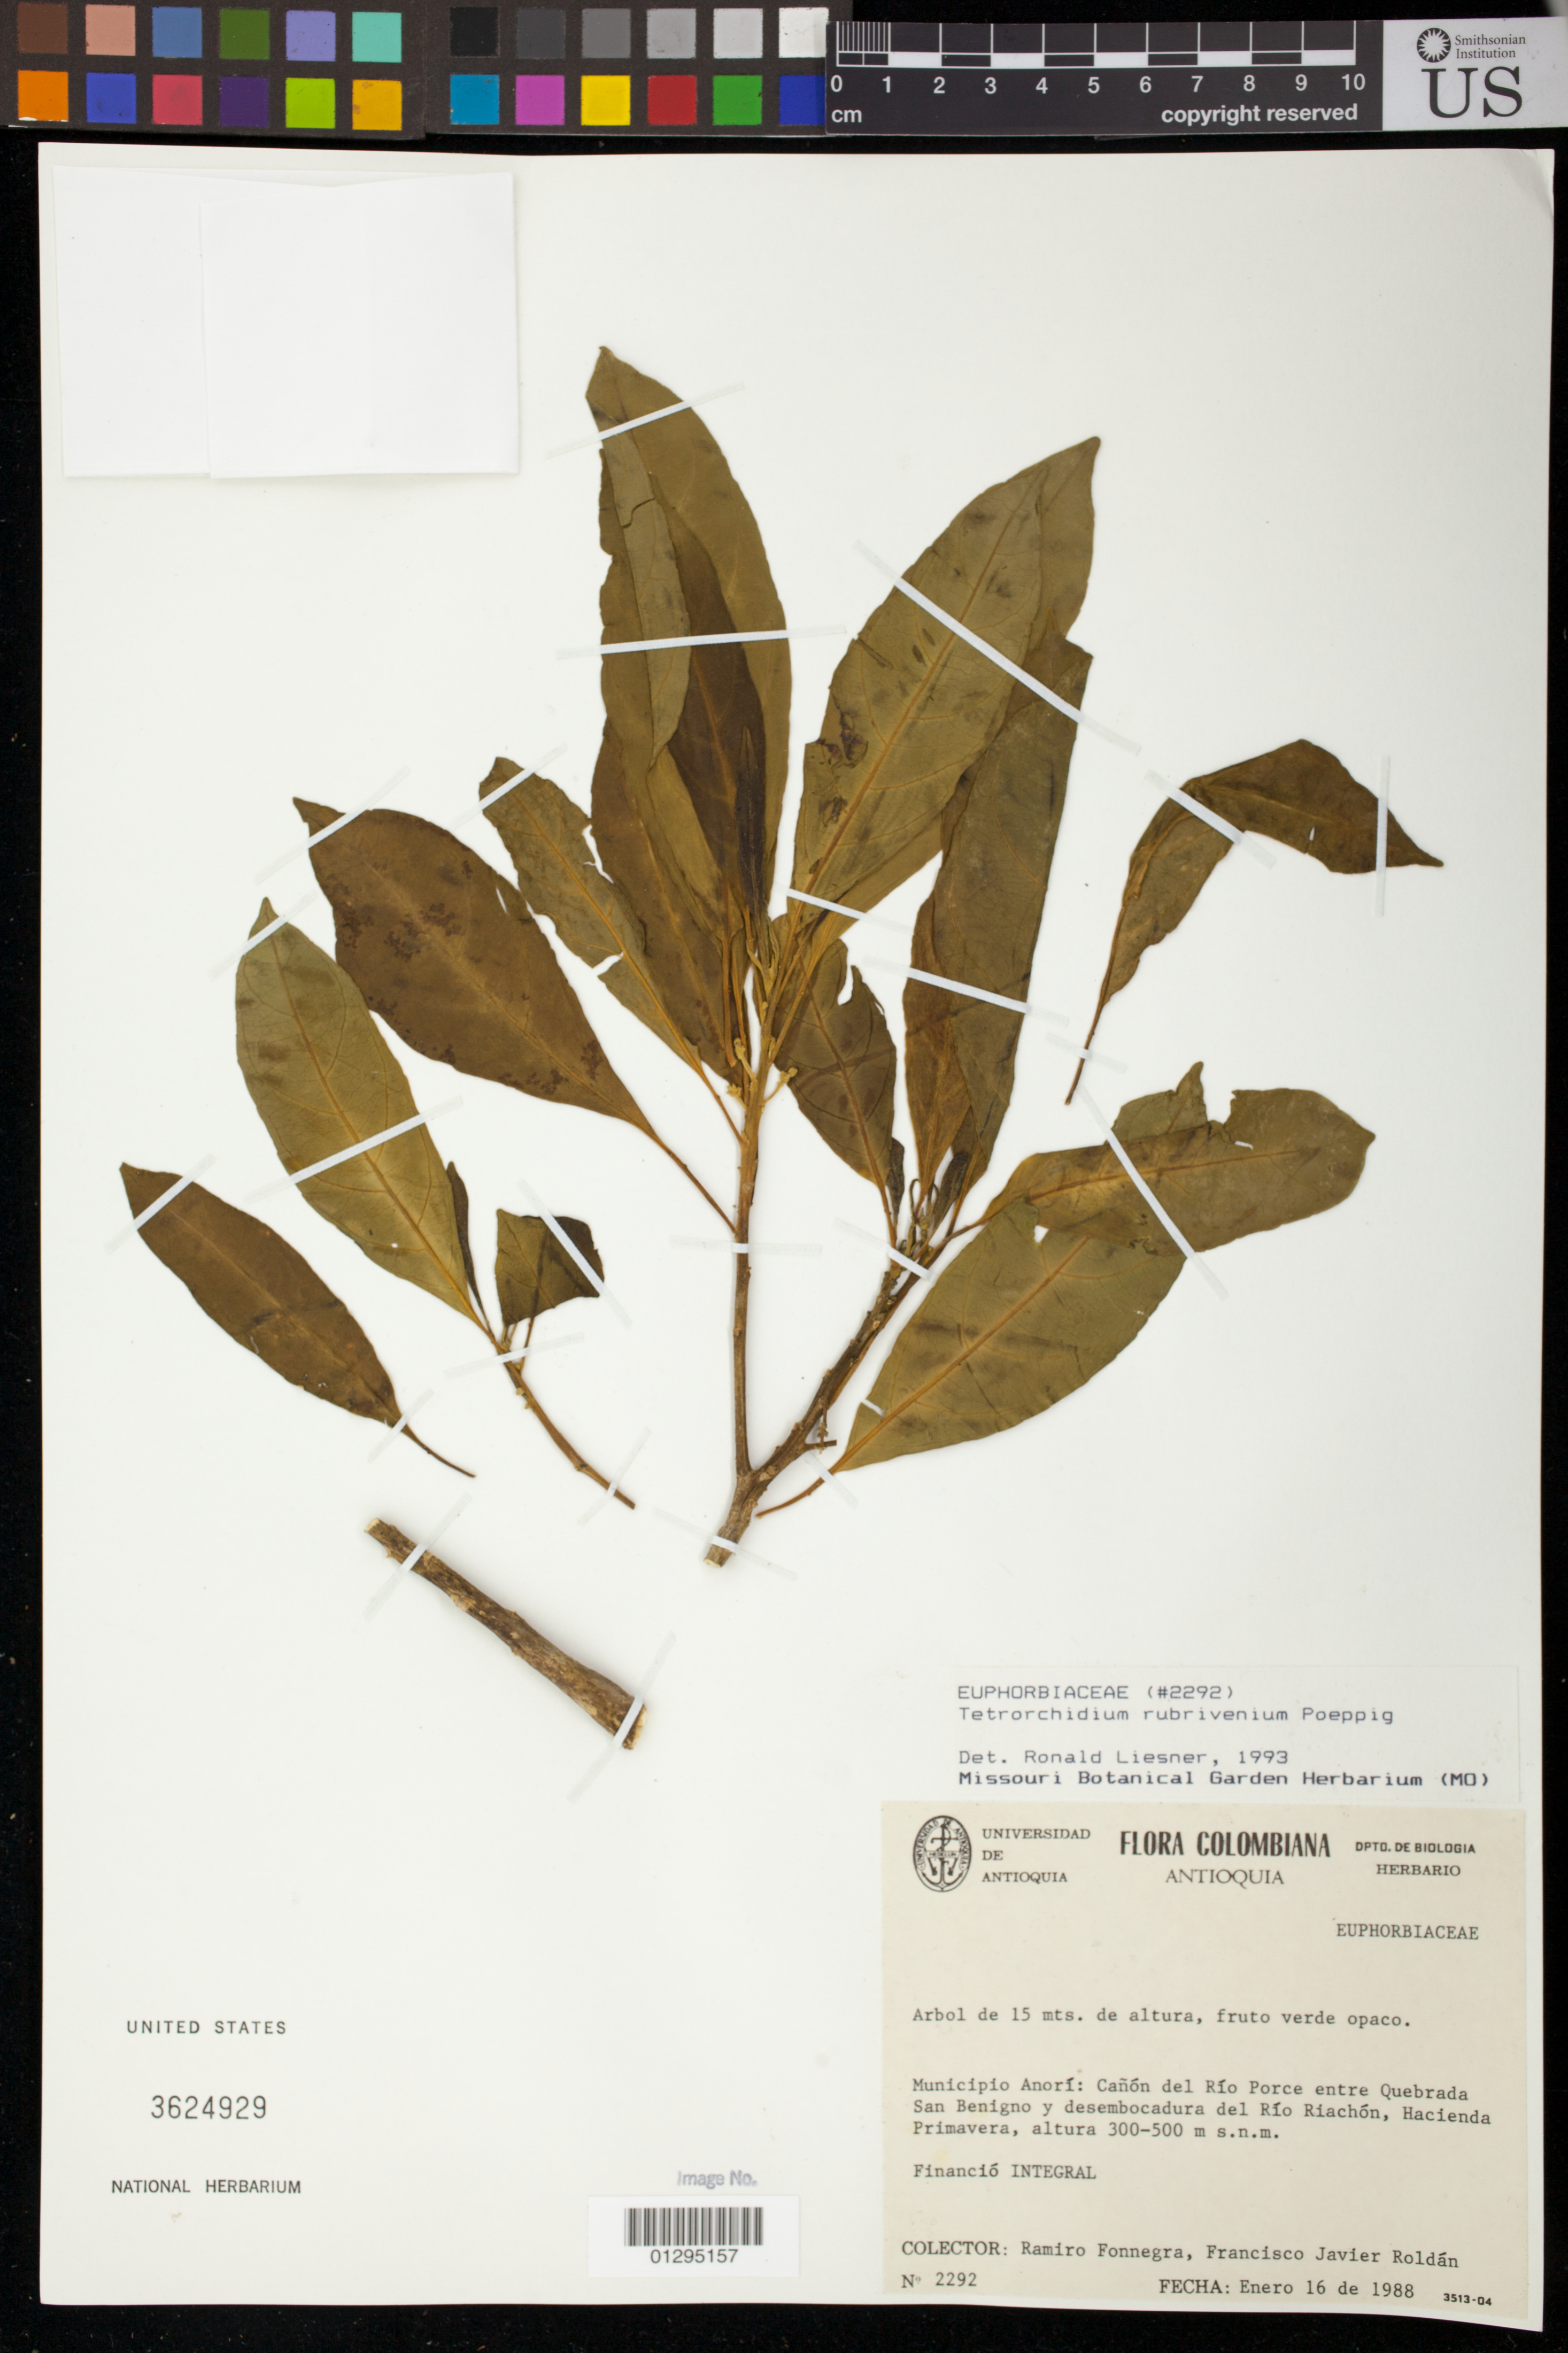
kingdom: Plantae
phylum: Tracheophyta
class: Magnoliopsida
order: Malpighiales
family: Euphorbiaceae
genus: Tetrorchidium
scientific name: Tetrorchidium rubrivenium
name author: Poepp.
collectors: R. Fonnegra G. & F. J. Roldán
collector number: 2292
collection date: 1988-01-16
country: Colombia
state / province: Antioquia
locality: Municipio Anorf: Canon del Rio Porce entre Quebrada San Benigno y desembocadura del Rio Riachon, Hacienda Primavera.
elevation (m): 300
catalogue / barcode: US 3624929